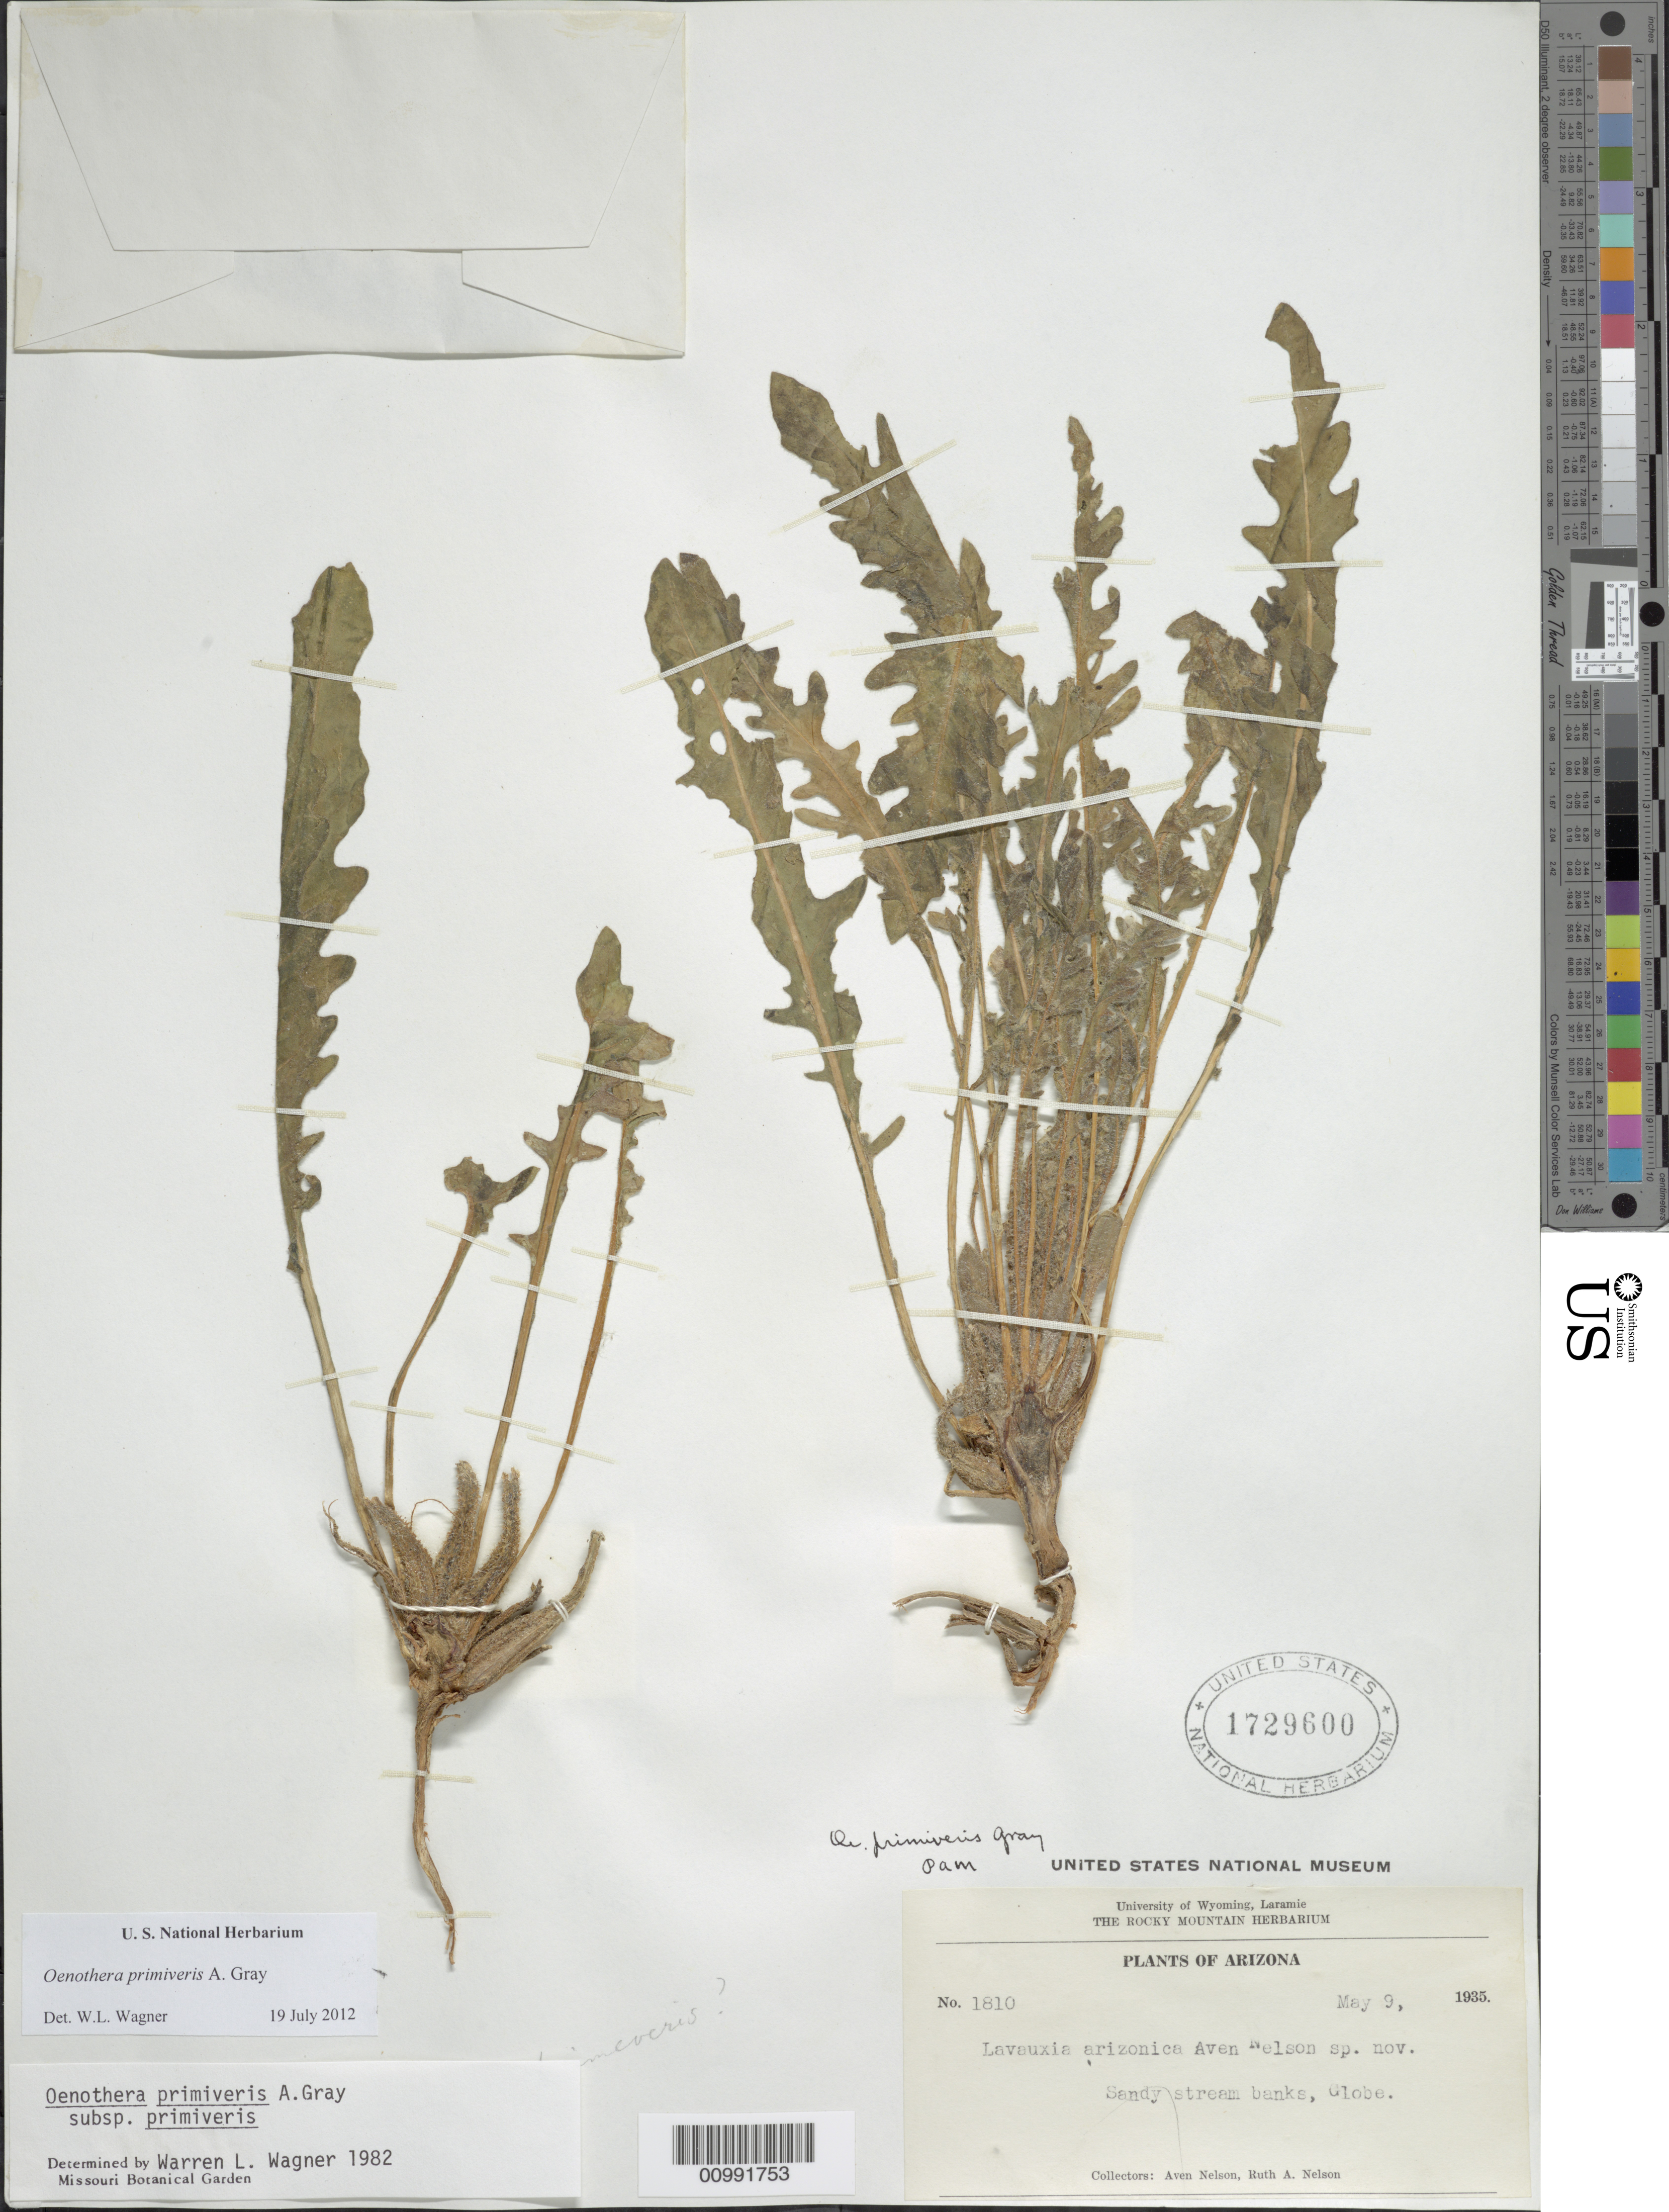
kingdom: Plantae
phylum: Tracheophyta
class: Magnoliopsida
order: Myrtales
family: Onagraceae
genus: Oenothera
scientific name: Oenothera primiveris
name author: A. Gray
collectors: A. Nelson & R. A. Nelson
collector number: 1810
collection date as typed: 09 May 1935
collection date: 1935-05-09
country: United States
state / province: Arizona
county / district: Gila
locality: Sandy stream banks, Globe.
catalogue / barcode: US 1729600